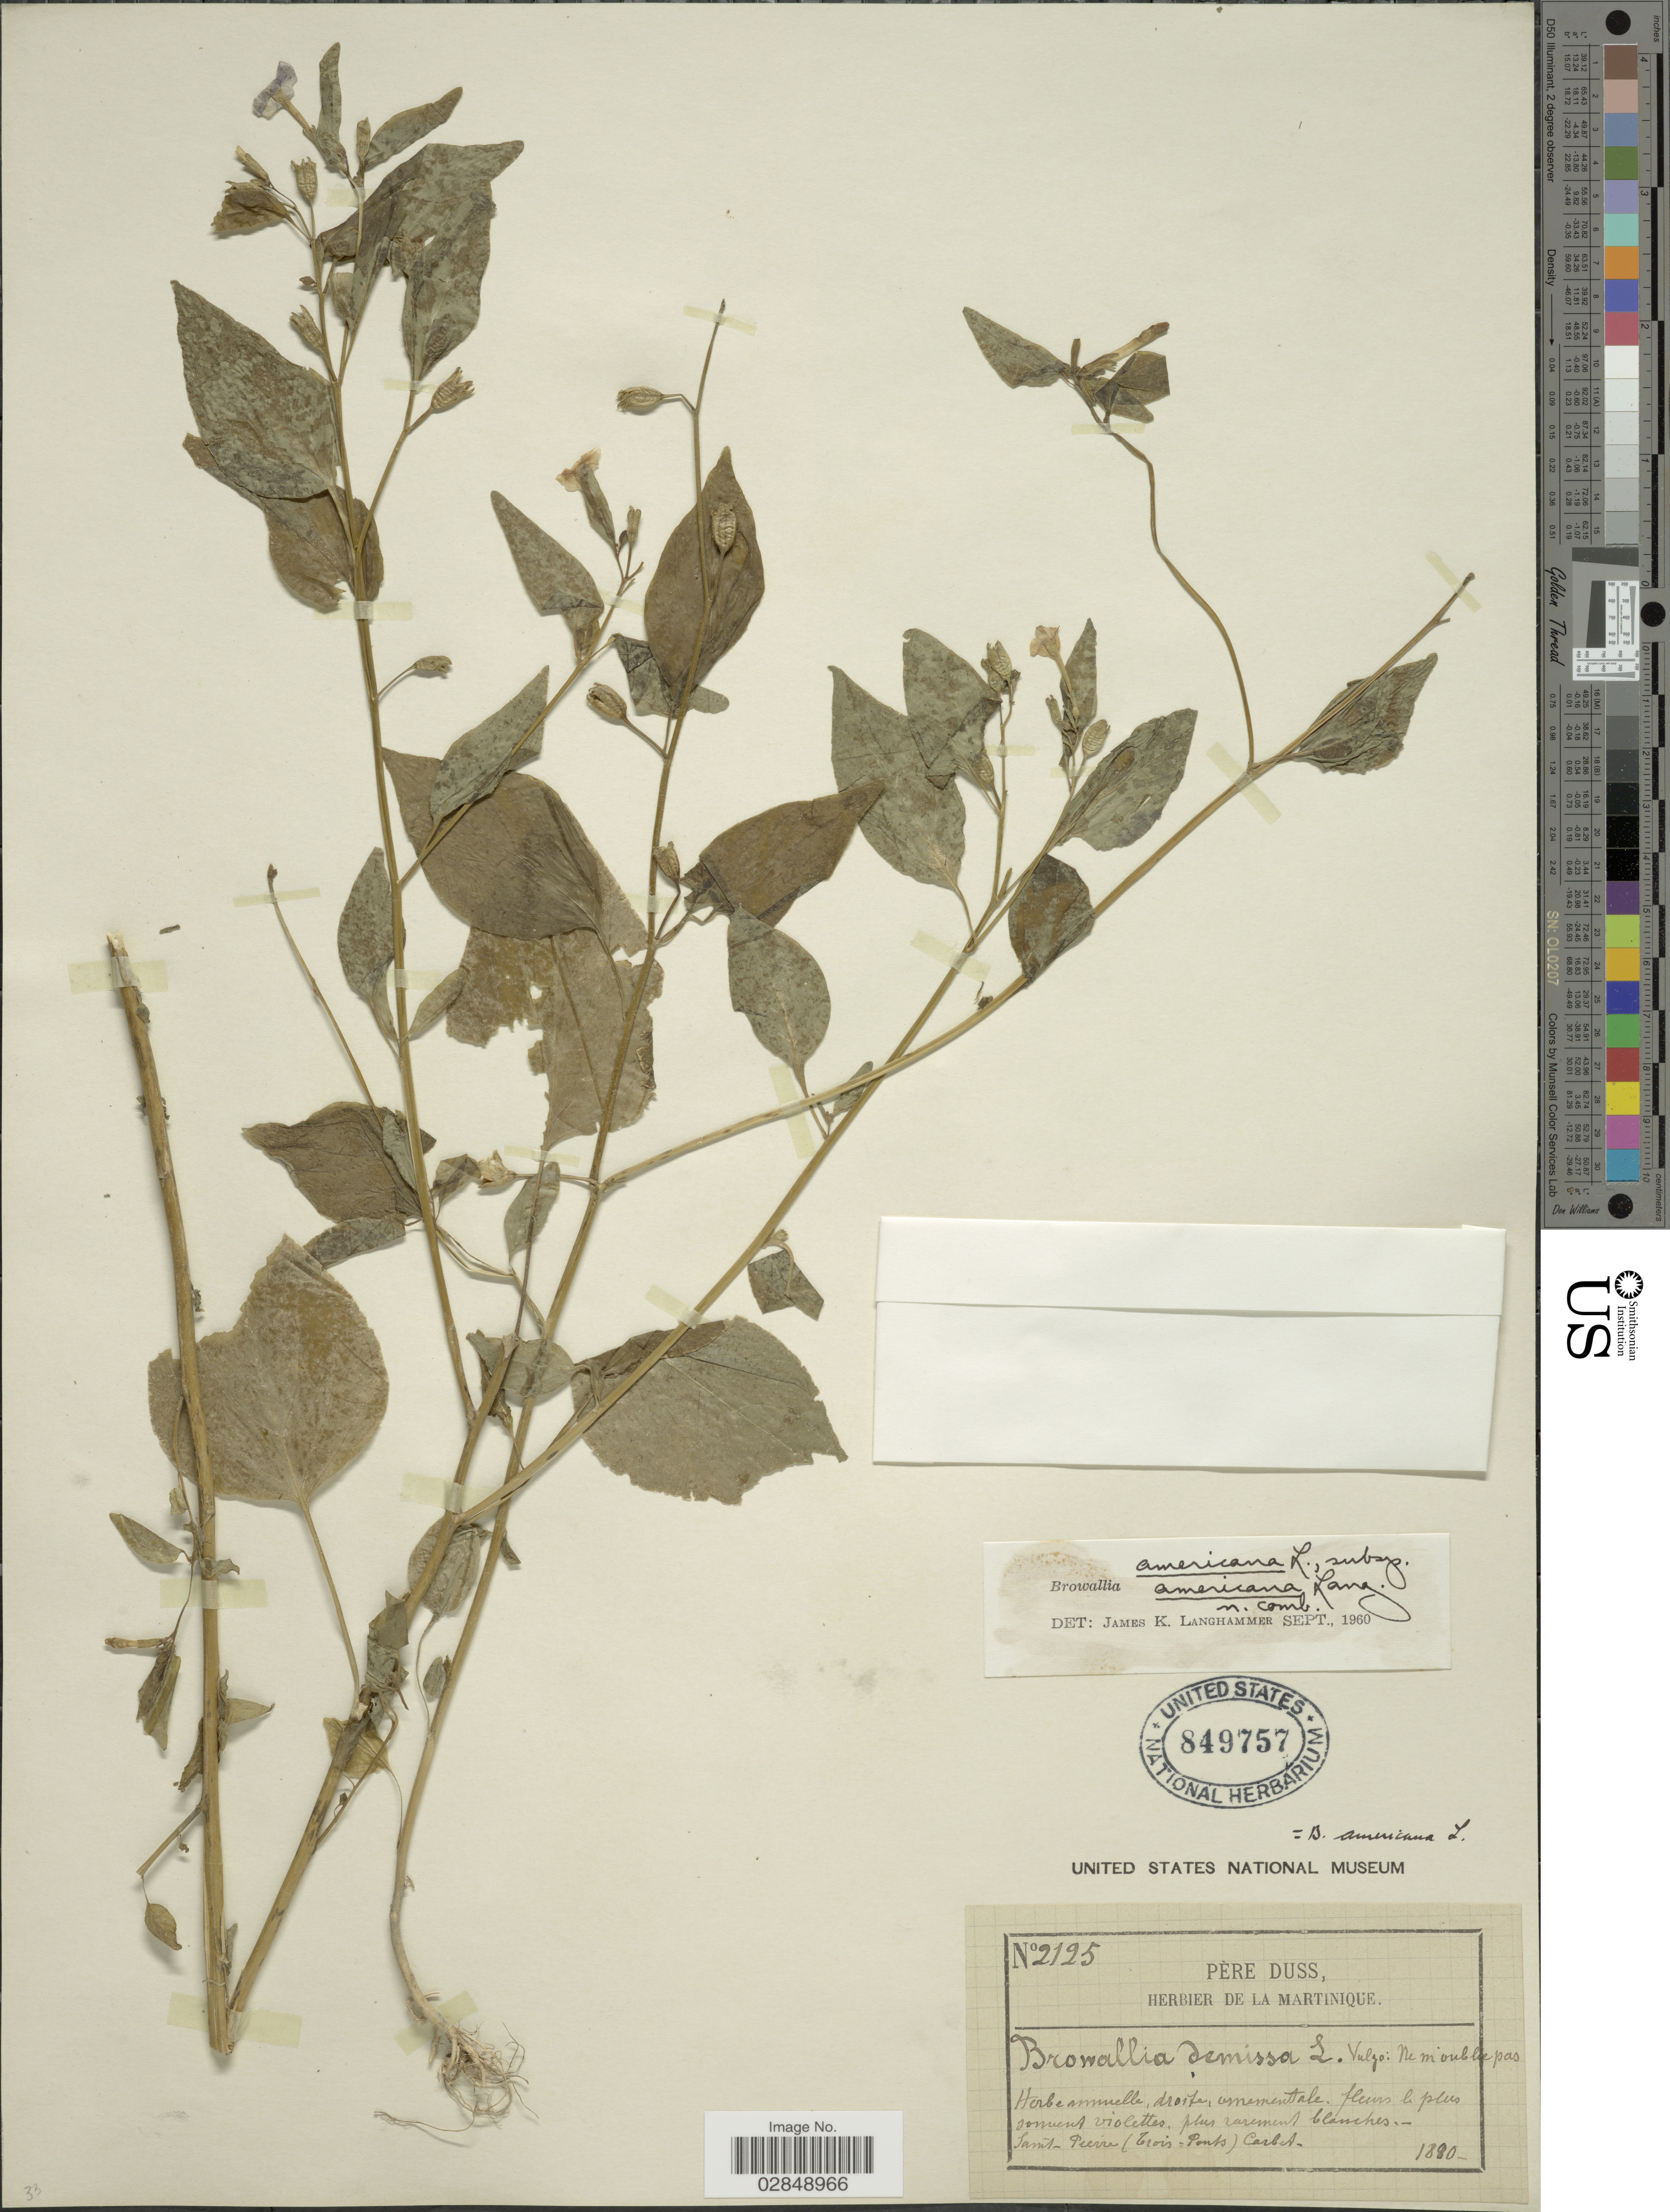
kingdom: Plantae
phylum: Tracheophyta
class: Magnoliopsida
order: Solanales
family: Solanaceae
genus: Browallia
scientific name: Browallia americana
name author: L.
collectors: Père Duss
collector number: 2125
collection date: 1880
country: Martinique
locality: Saint-Pierre (Trois-Ponts). Carbet.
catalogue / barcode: US 849757